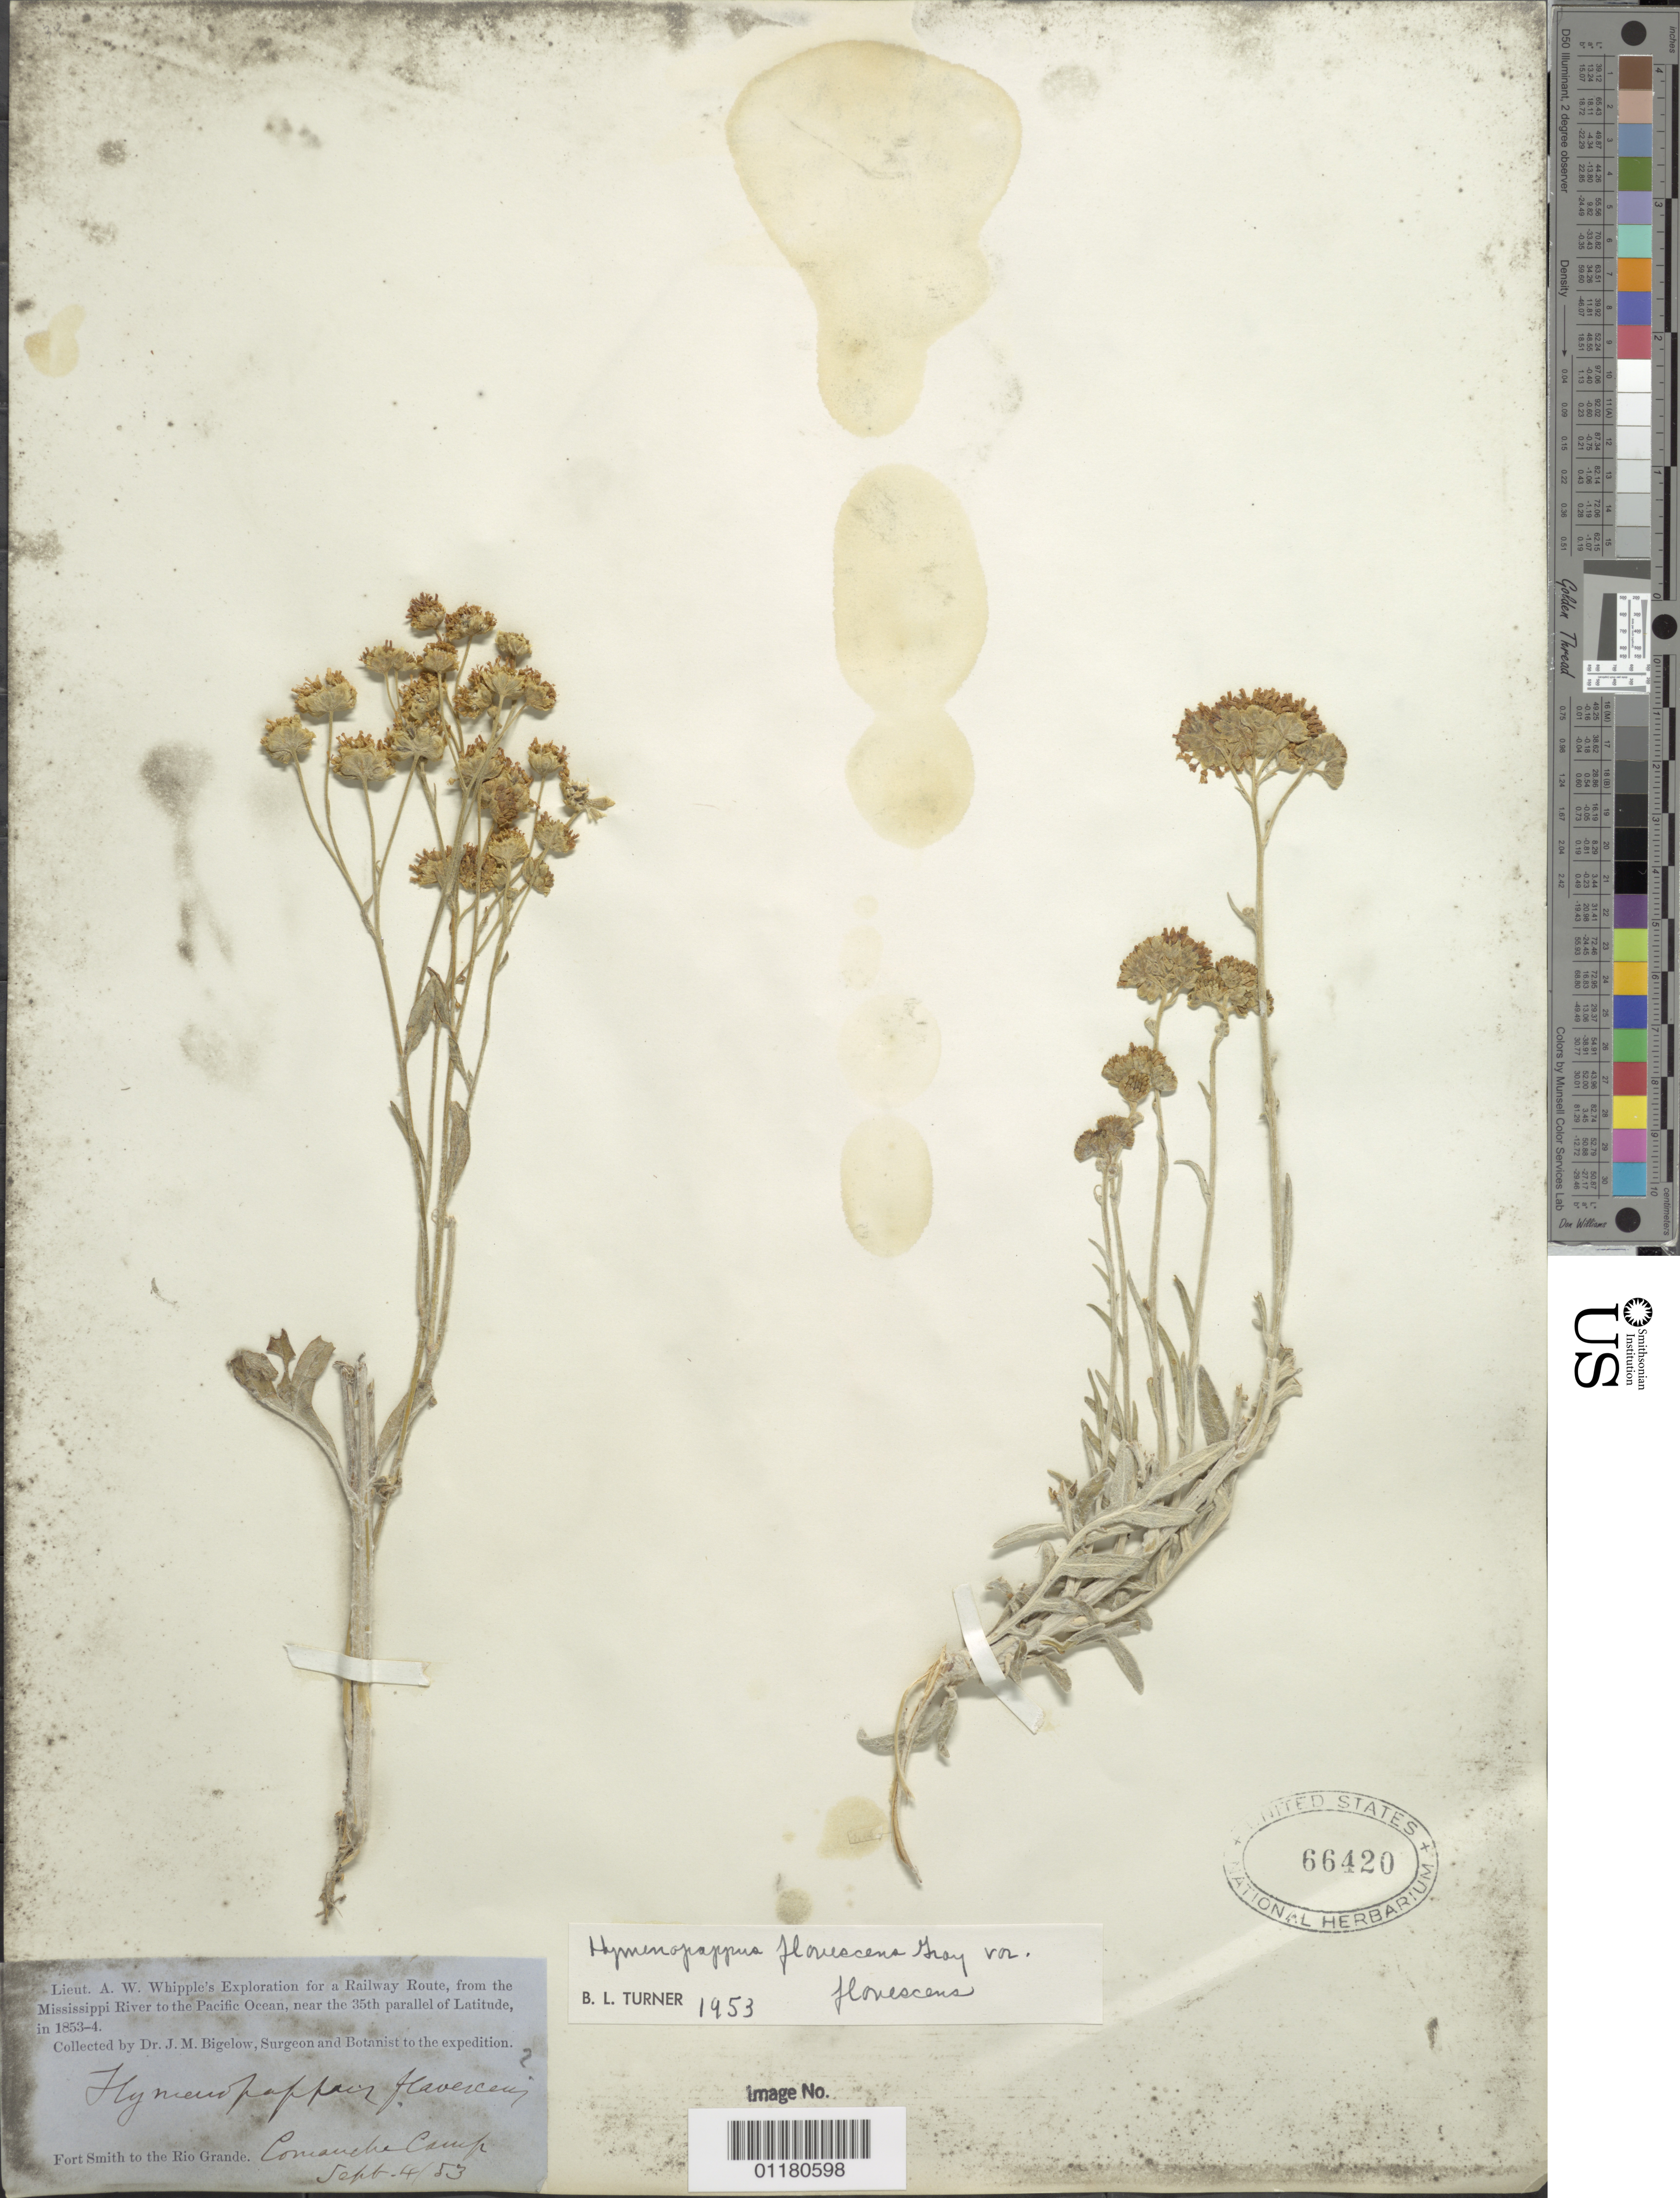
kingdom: Plantae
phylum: Tracheophyta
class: Magnoliopsida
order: Asterales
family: Asteraceae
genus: Hymenopappus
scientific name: Hymenopappus flavescens var. flavescens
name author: A. Gray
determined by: Turner, B. L.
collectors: J. M. Bigelow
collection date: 1853-09-04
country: United States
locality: Fort Smith to Rio Grande, Comanche Camp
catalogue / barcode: US 66420